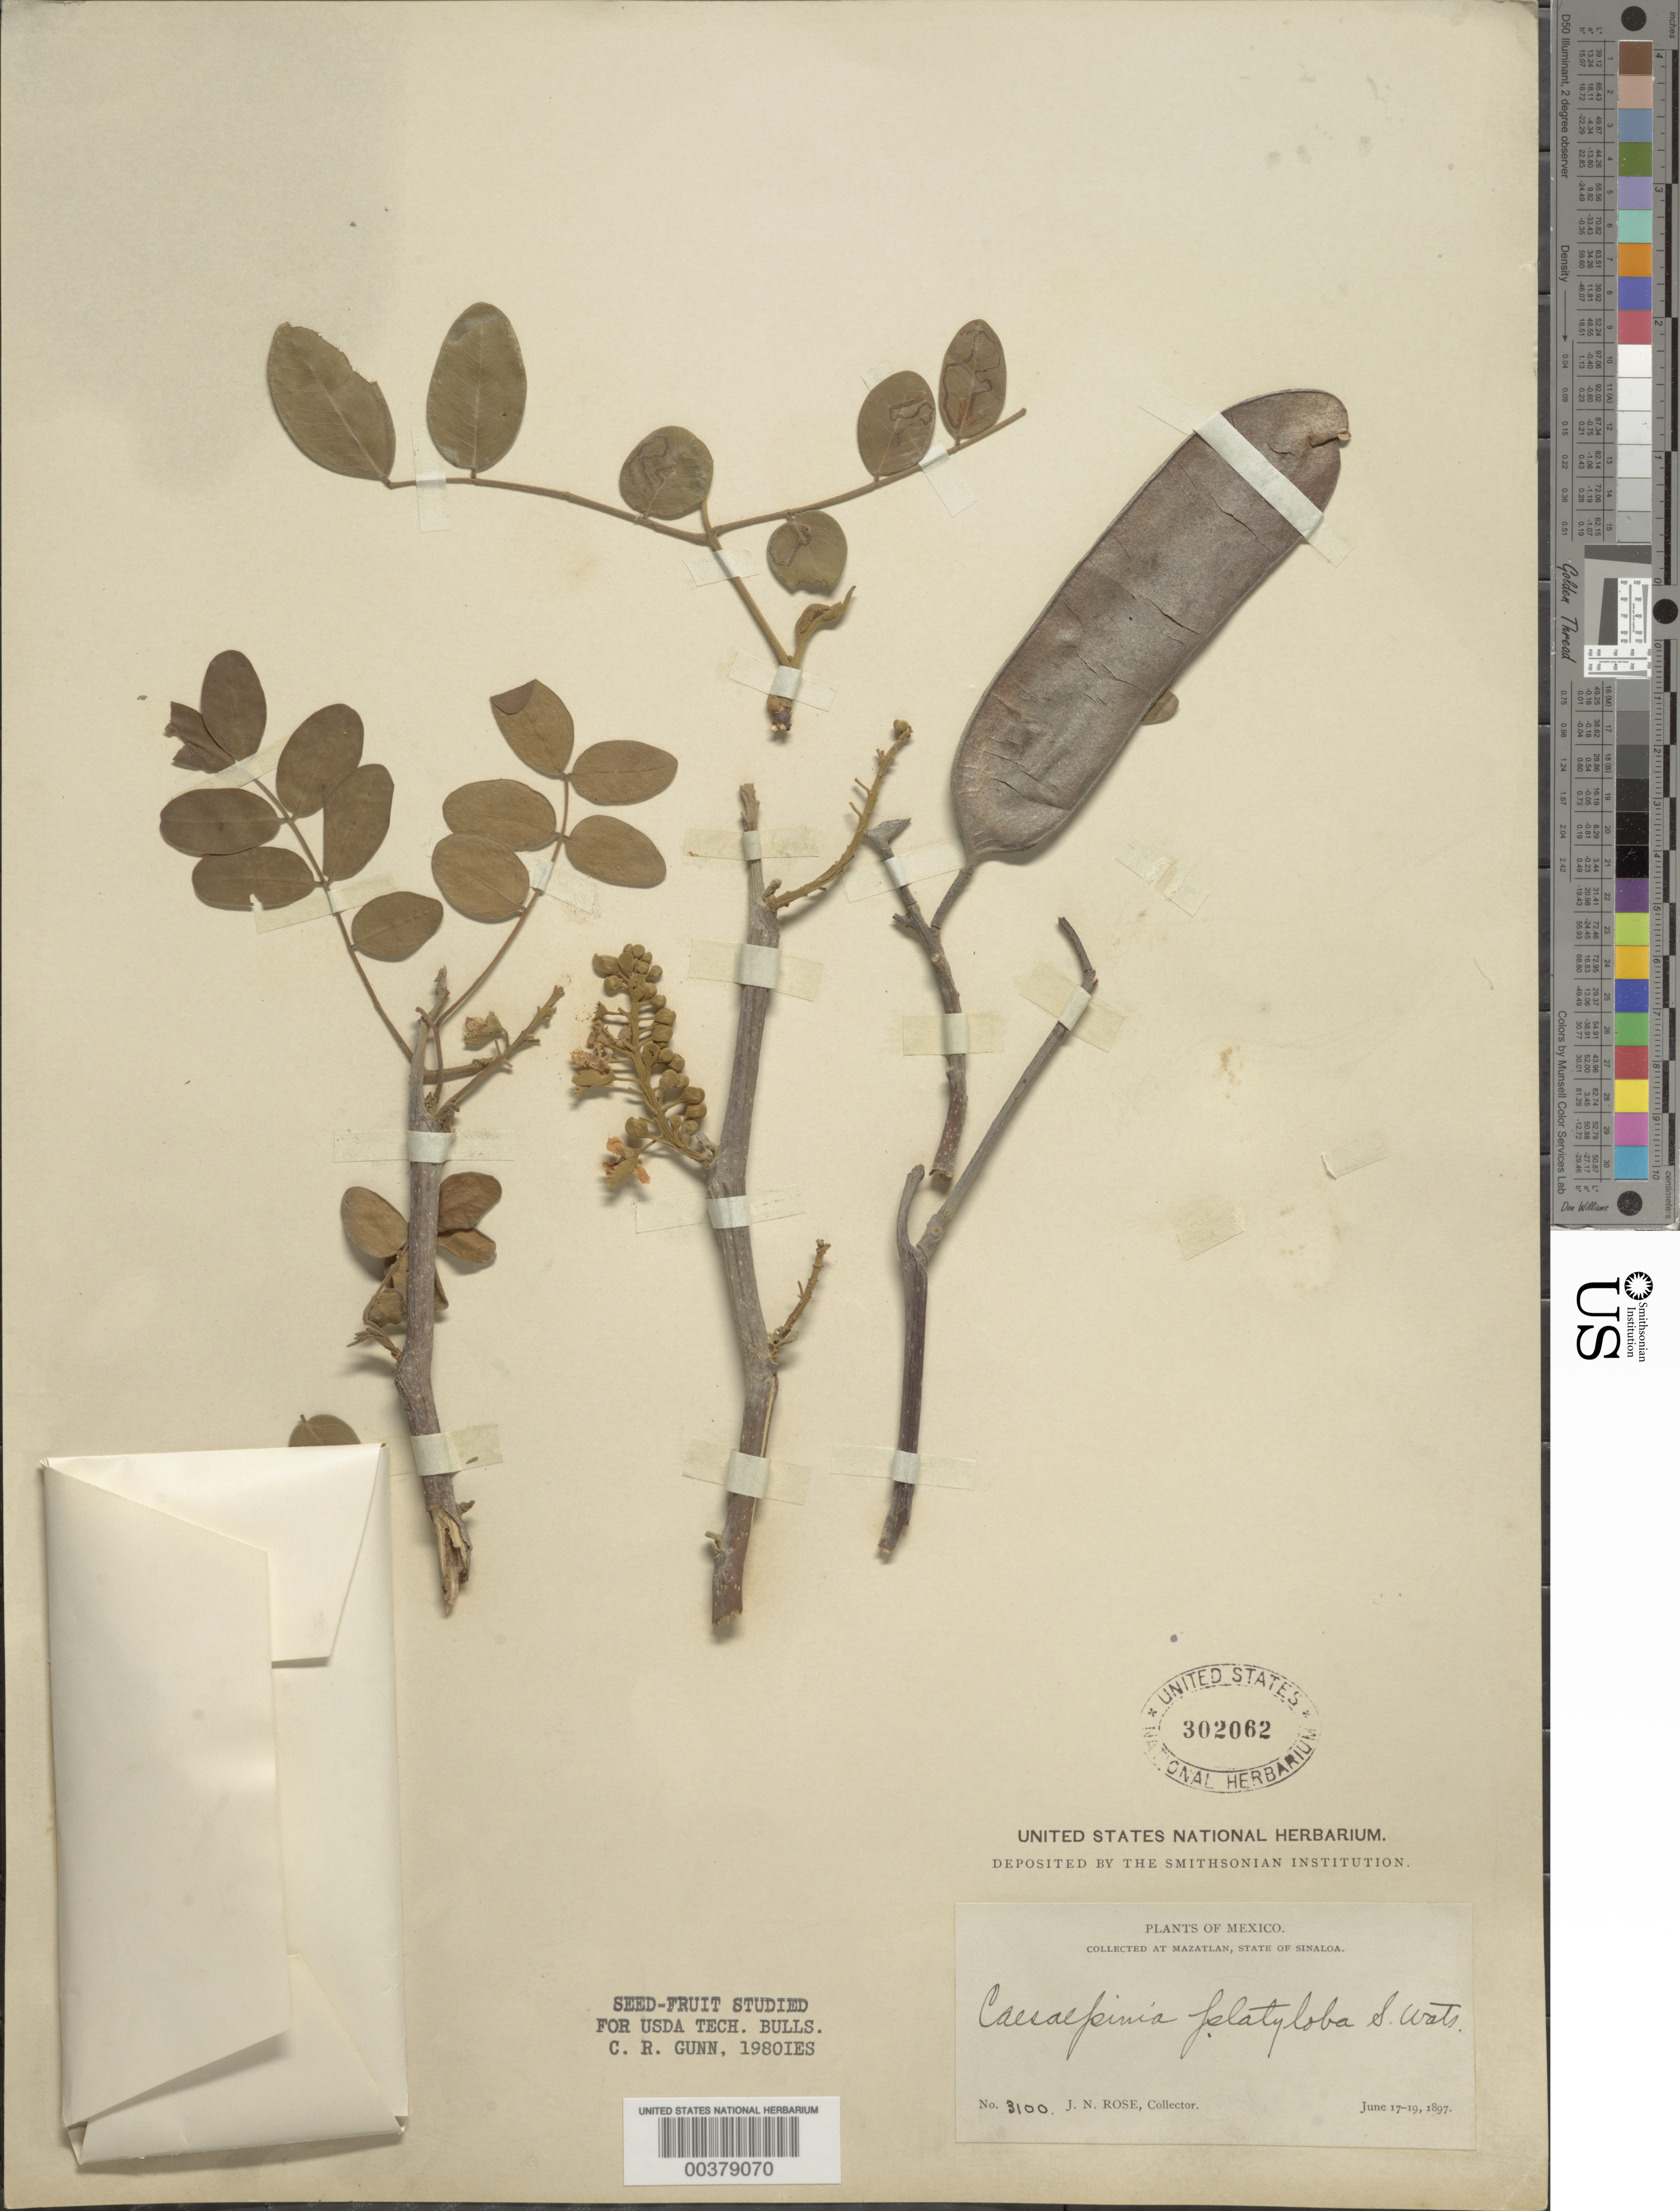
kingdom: Plantae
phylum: Tracheophyta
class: Magnoliopsida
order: Fabales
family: Fabaceae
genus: Coulteria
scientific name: Coulteria platyloba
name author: (S. Watson) N. Zamora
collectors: J. N. Rose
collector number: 3100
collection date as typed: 17 Jun 1897 to 19 Jun 1897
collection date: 1897-06-17/1897-06-19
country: Mexico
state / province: Sinaloa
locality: Mazatlan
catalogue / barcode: US 302062